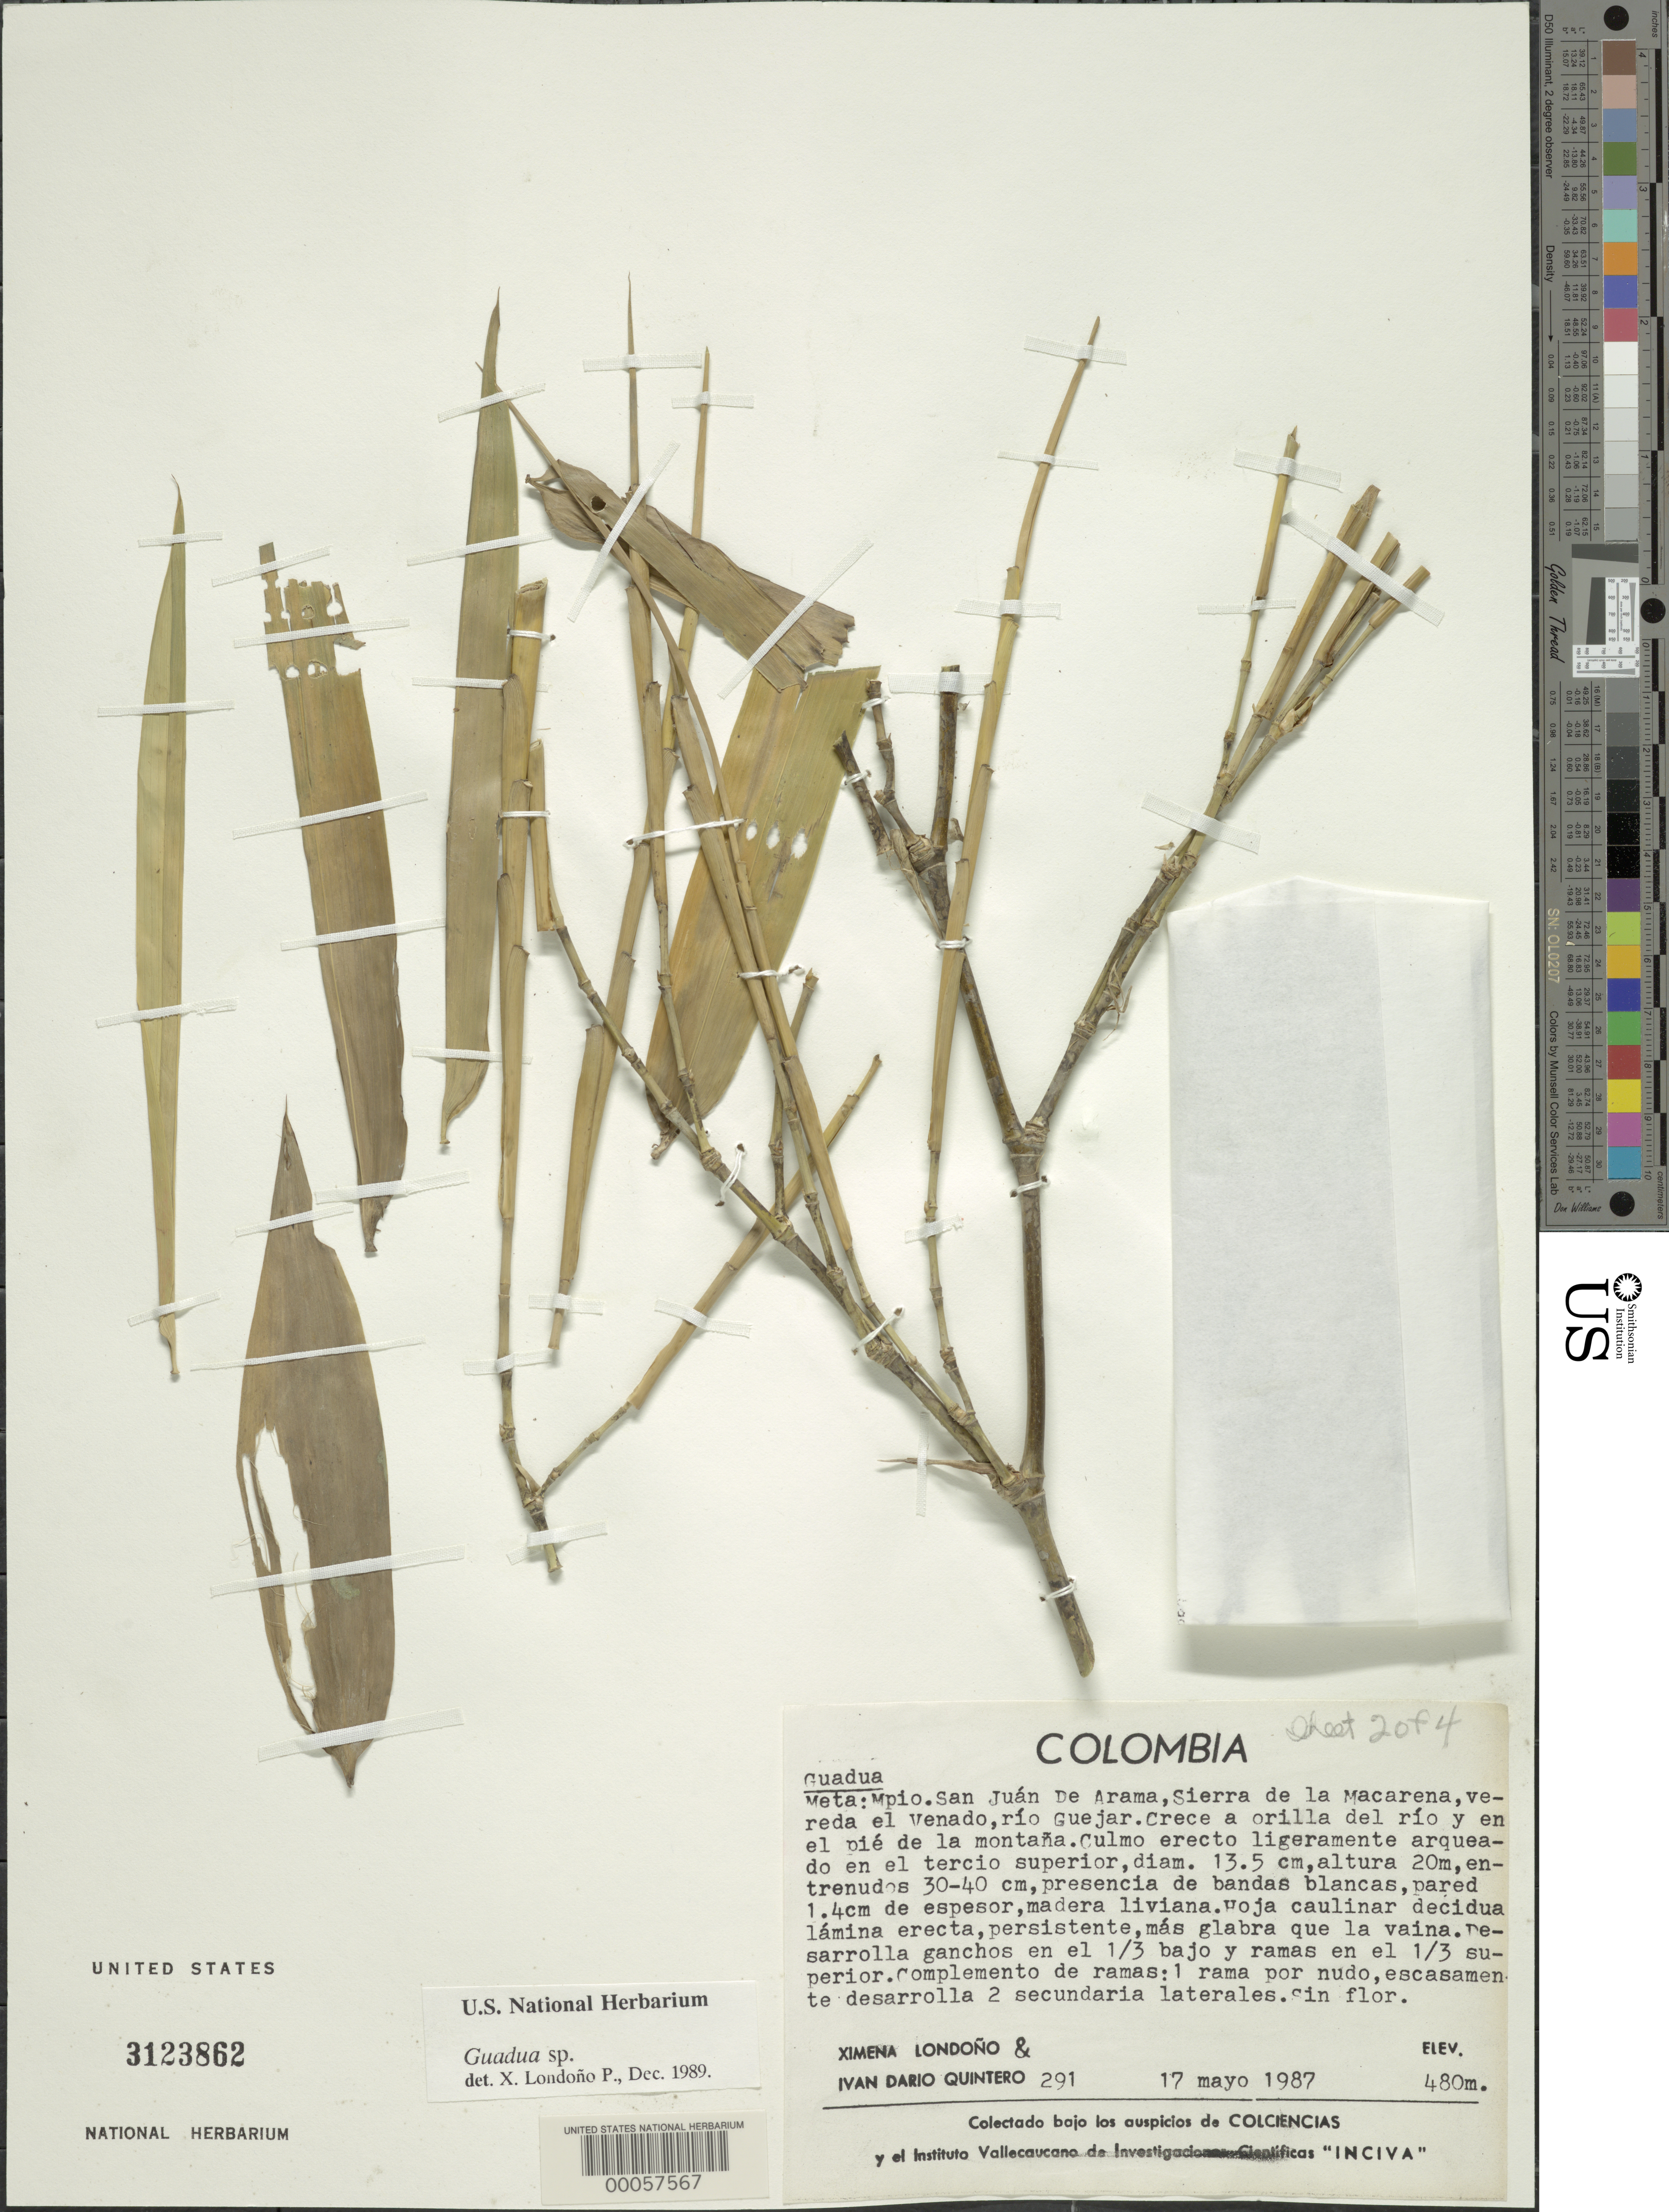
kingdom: Plantae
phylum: Tracheophyta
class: Liliopsida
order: Poales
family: Poaceae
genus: Guadua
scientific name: Guadua sp.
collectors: X. Londoño & I. Quintero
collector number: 291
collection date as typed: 17 May 1987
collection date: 1987-05-17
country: Colombia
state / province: Meta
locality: Mun. San Juan de Arama, Sierra de la Macarena, el Venado Trail, Rio Guejar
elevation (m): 480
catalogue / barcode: US 3123862